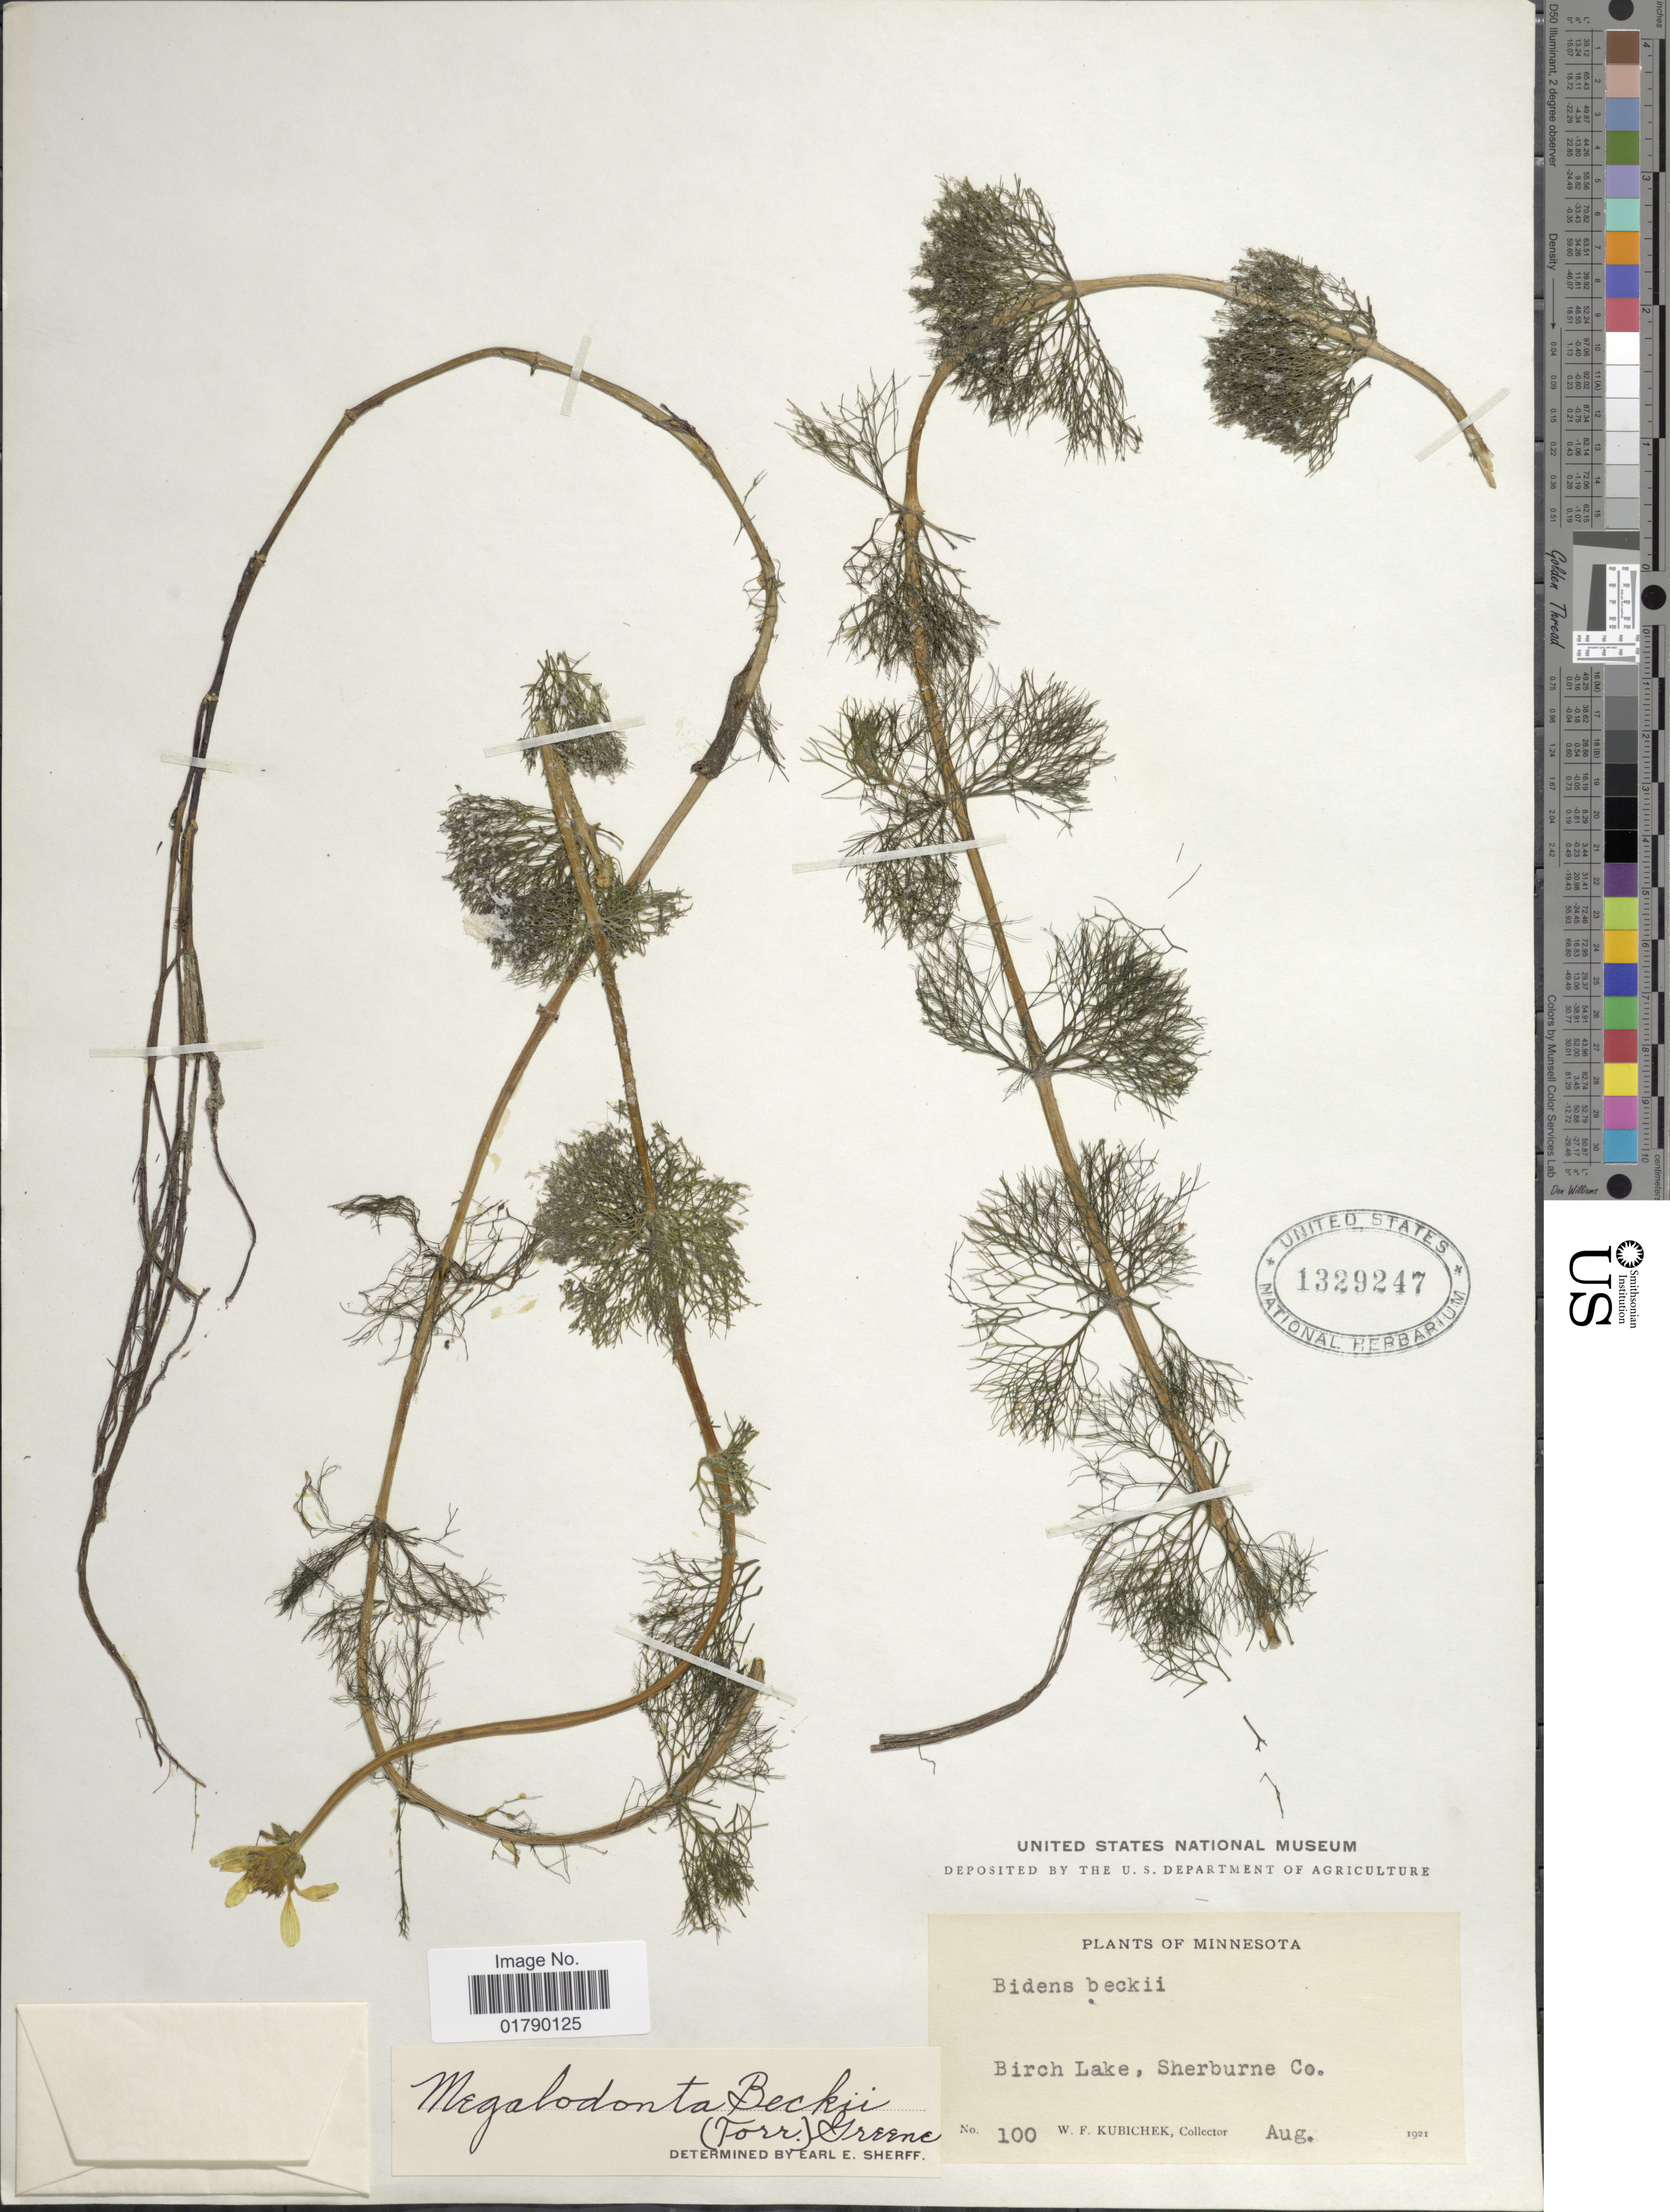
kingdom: Plantae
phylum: Tracheophyta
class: Magnoliopsida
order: Asterales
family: Asteraceae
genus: Megalodonta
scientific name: Megalodonta sp.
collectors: W. Kubichek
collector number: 100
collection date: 1921-08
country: United States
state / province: Minnesota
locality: Birch Lake, Sherburne Co.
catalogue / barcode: US 1329247